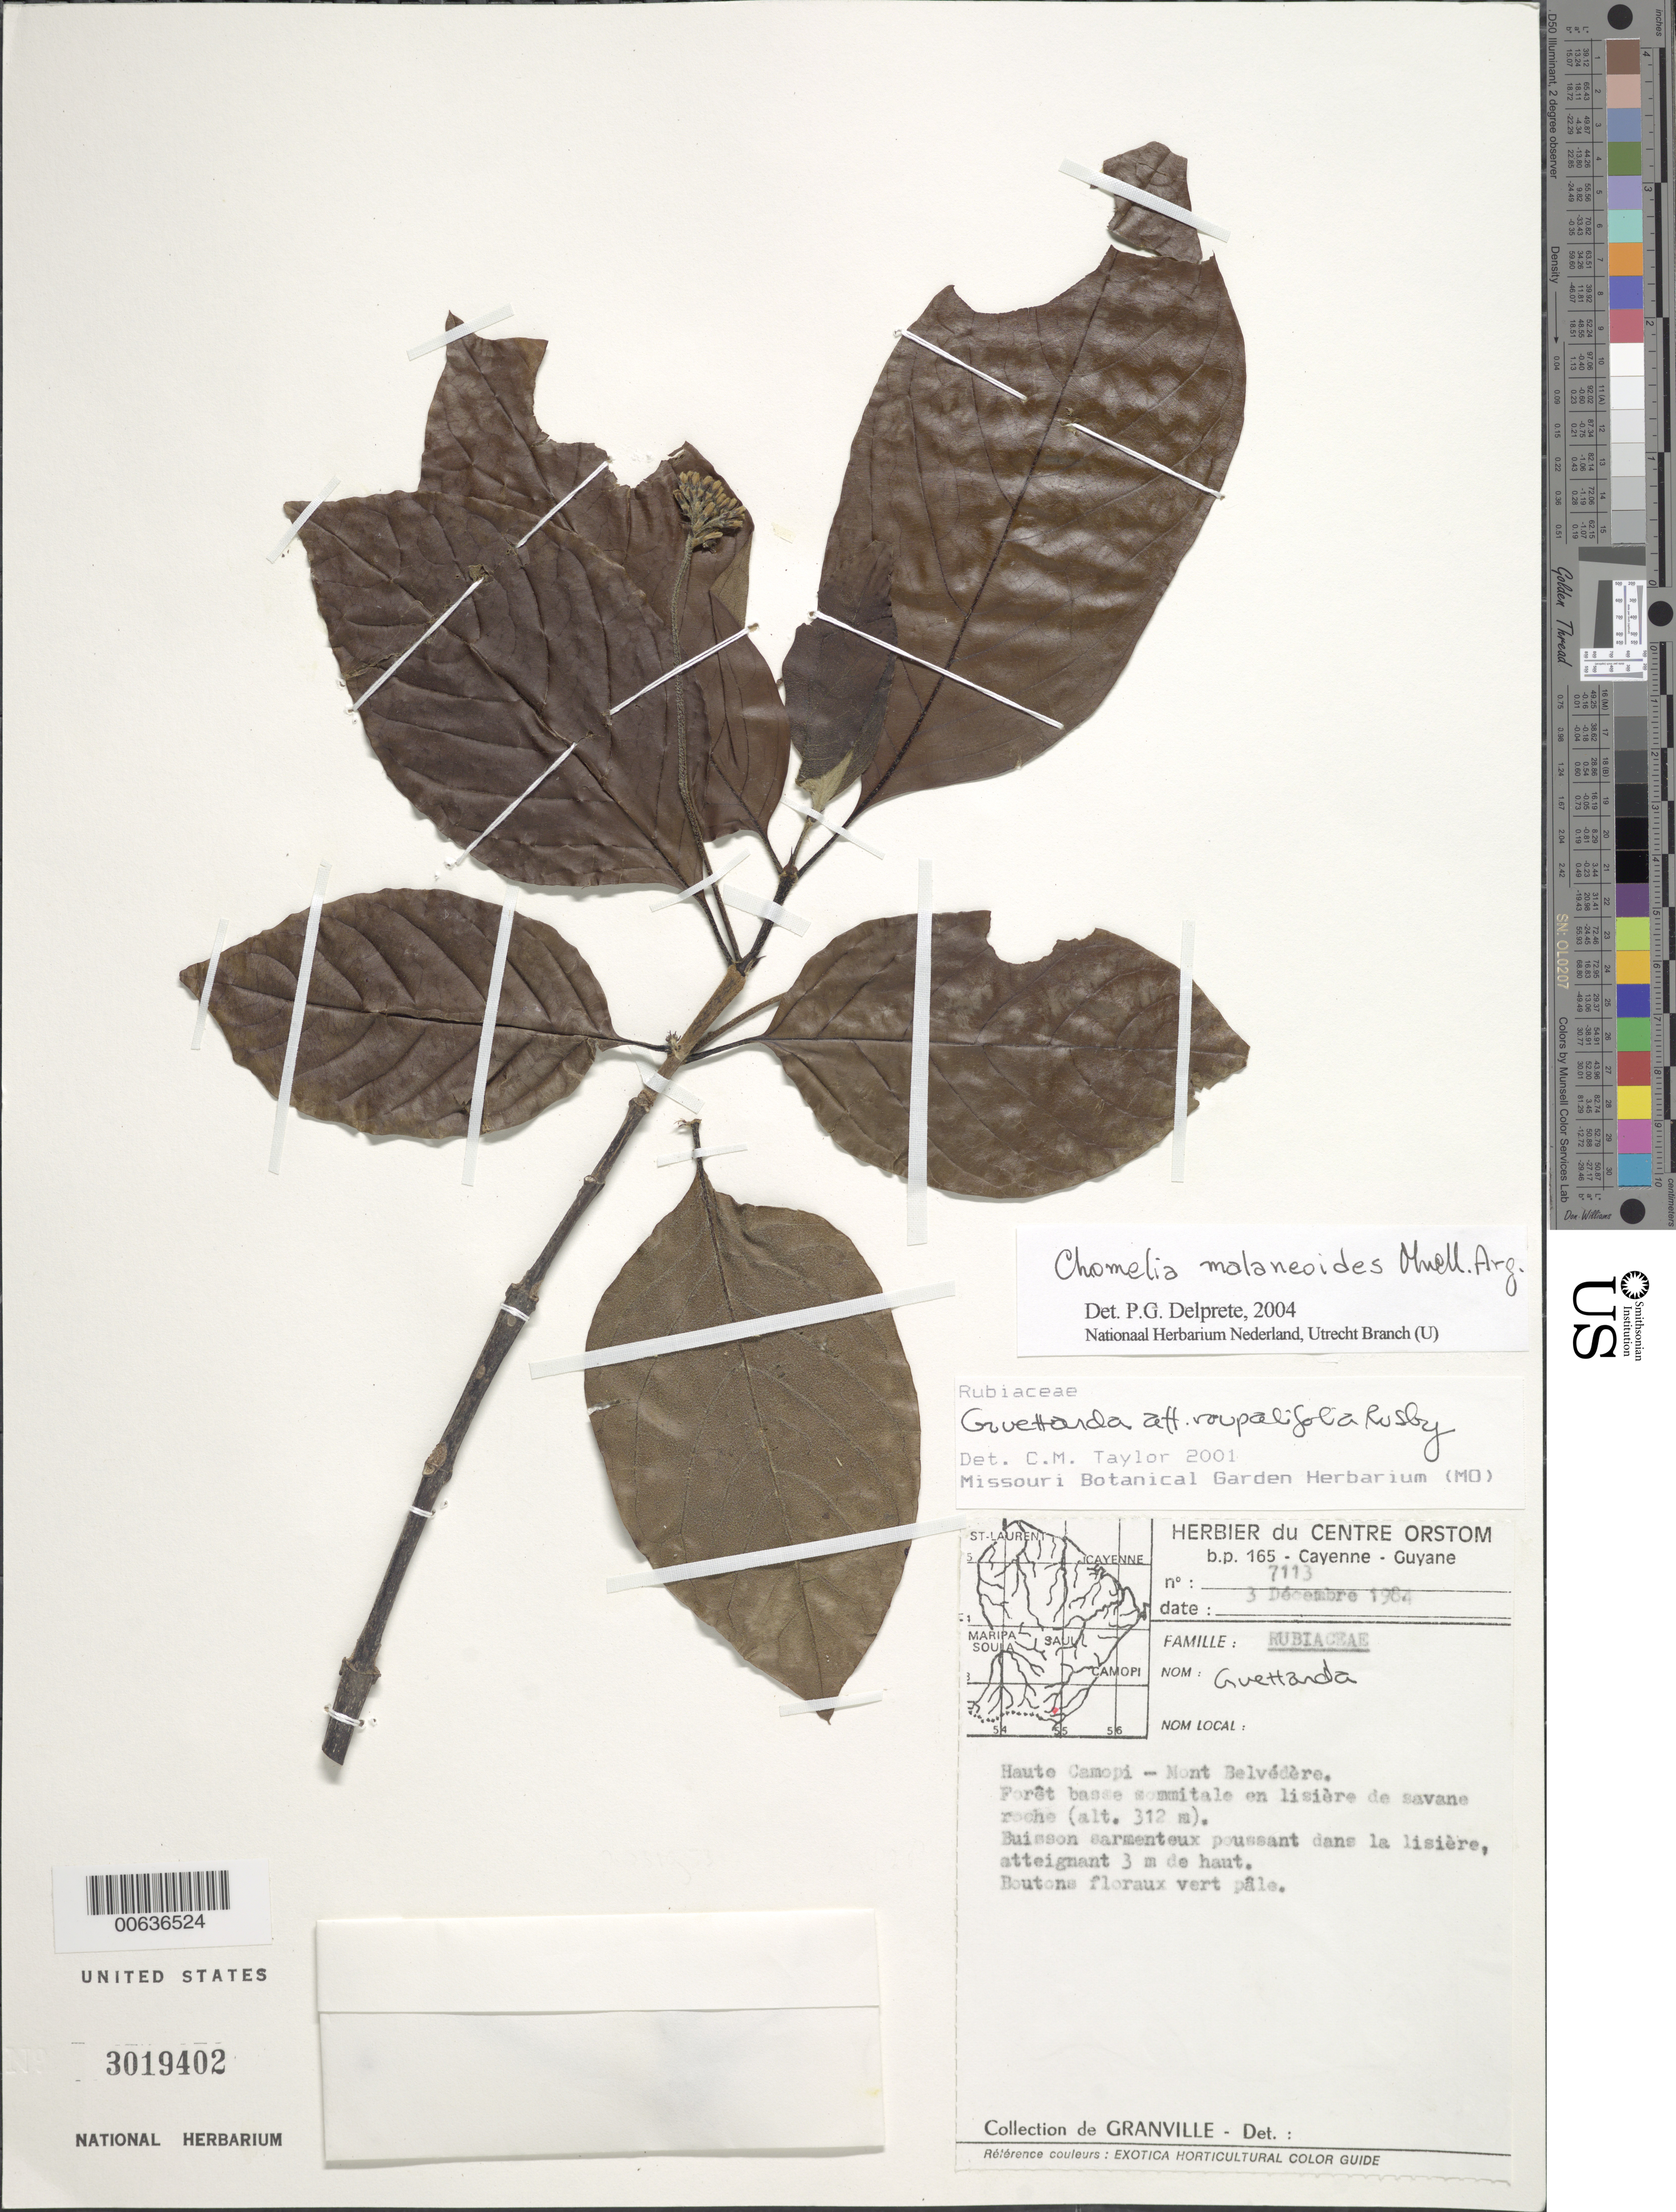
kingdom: Plantae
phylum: Tracheophyta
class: Magnoliopsida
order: Gentianales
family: Rubiaceae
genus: Chomelia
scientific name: Chomelia malaneoides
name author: Müll. Arg.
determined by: Delprete, P. G., Herb. de Guyane Cay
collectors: J.-J. de Granville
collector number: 7113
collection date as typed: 3-Dec-84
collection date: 1984-12-03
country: French Guiana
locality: Mont Belvédère, haute Camopi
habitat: Forêt basse sommitale en lisière de savane roche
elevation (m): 312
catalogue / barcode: US 3019402